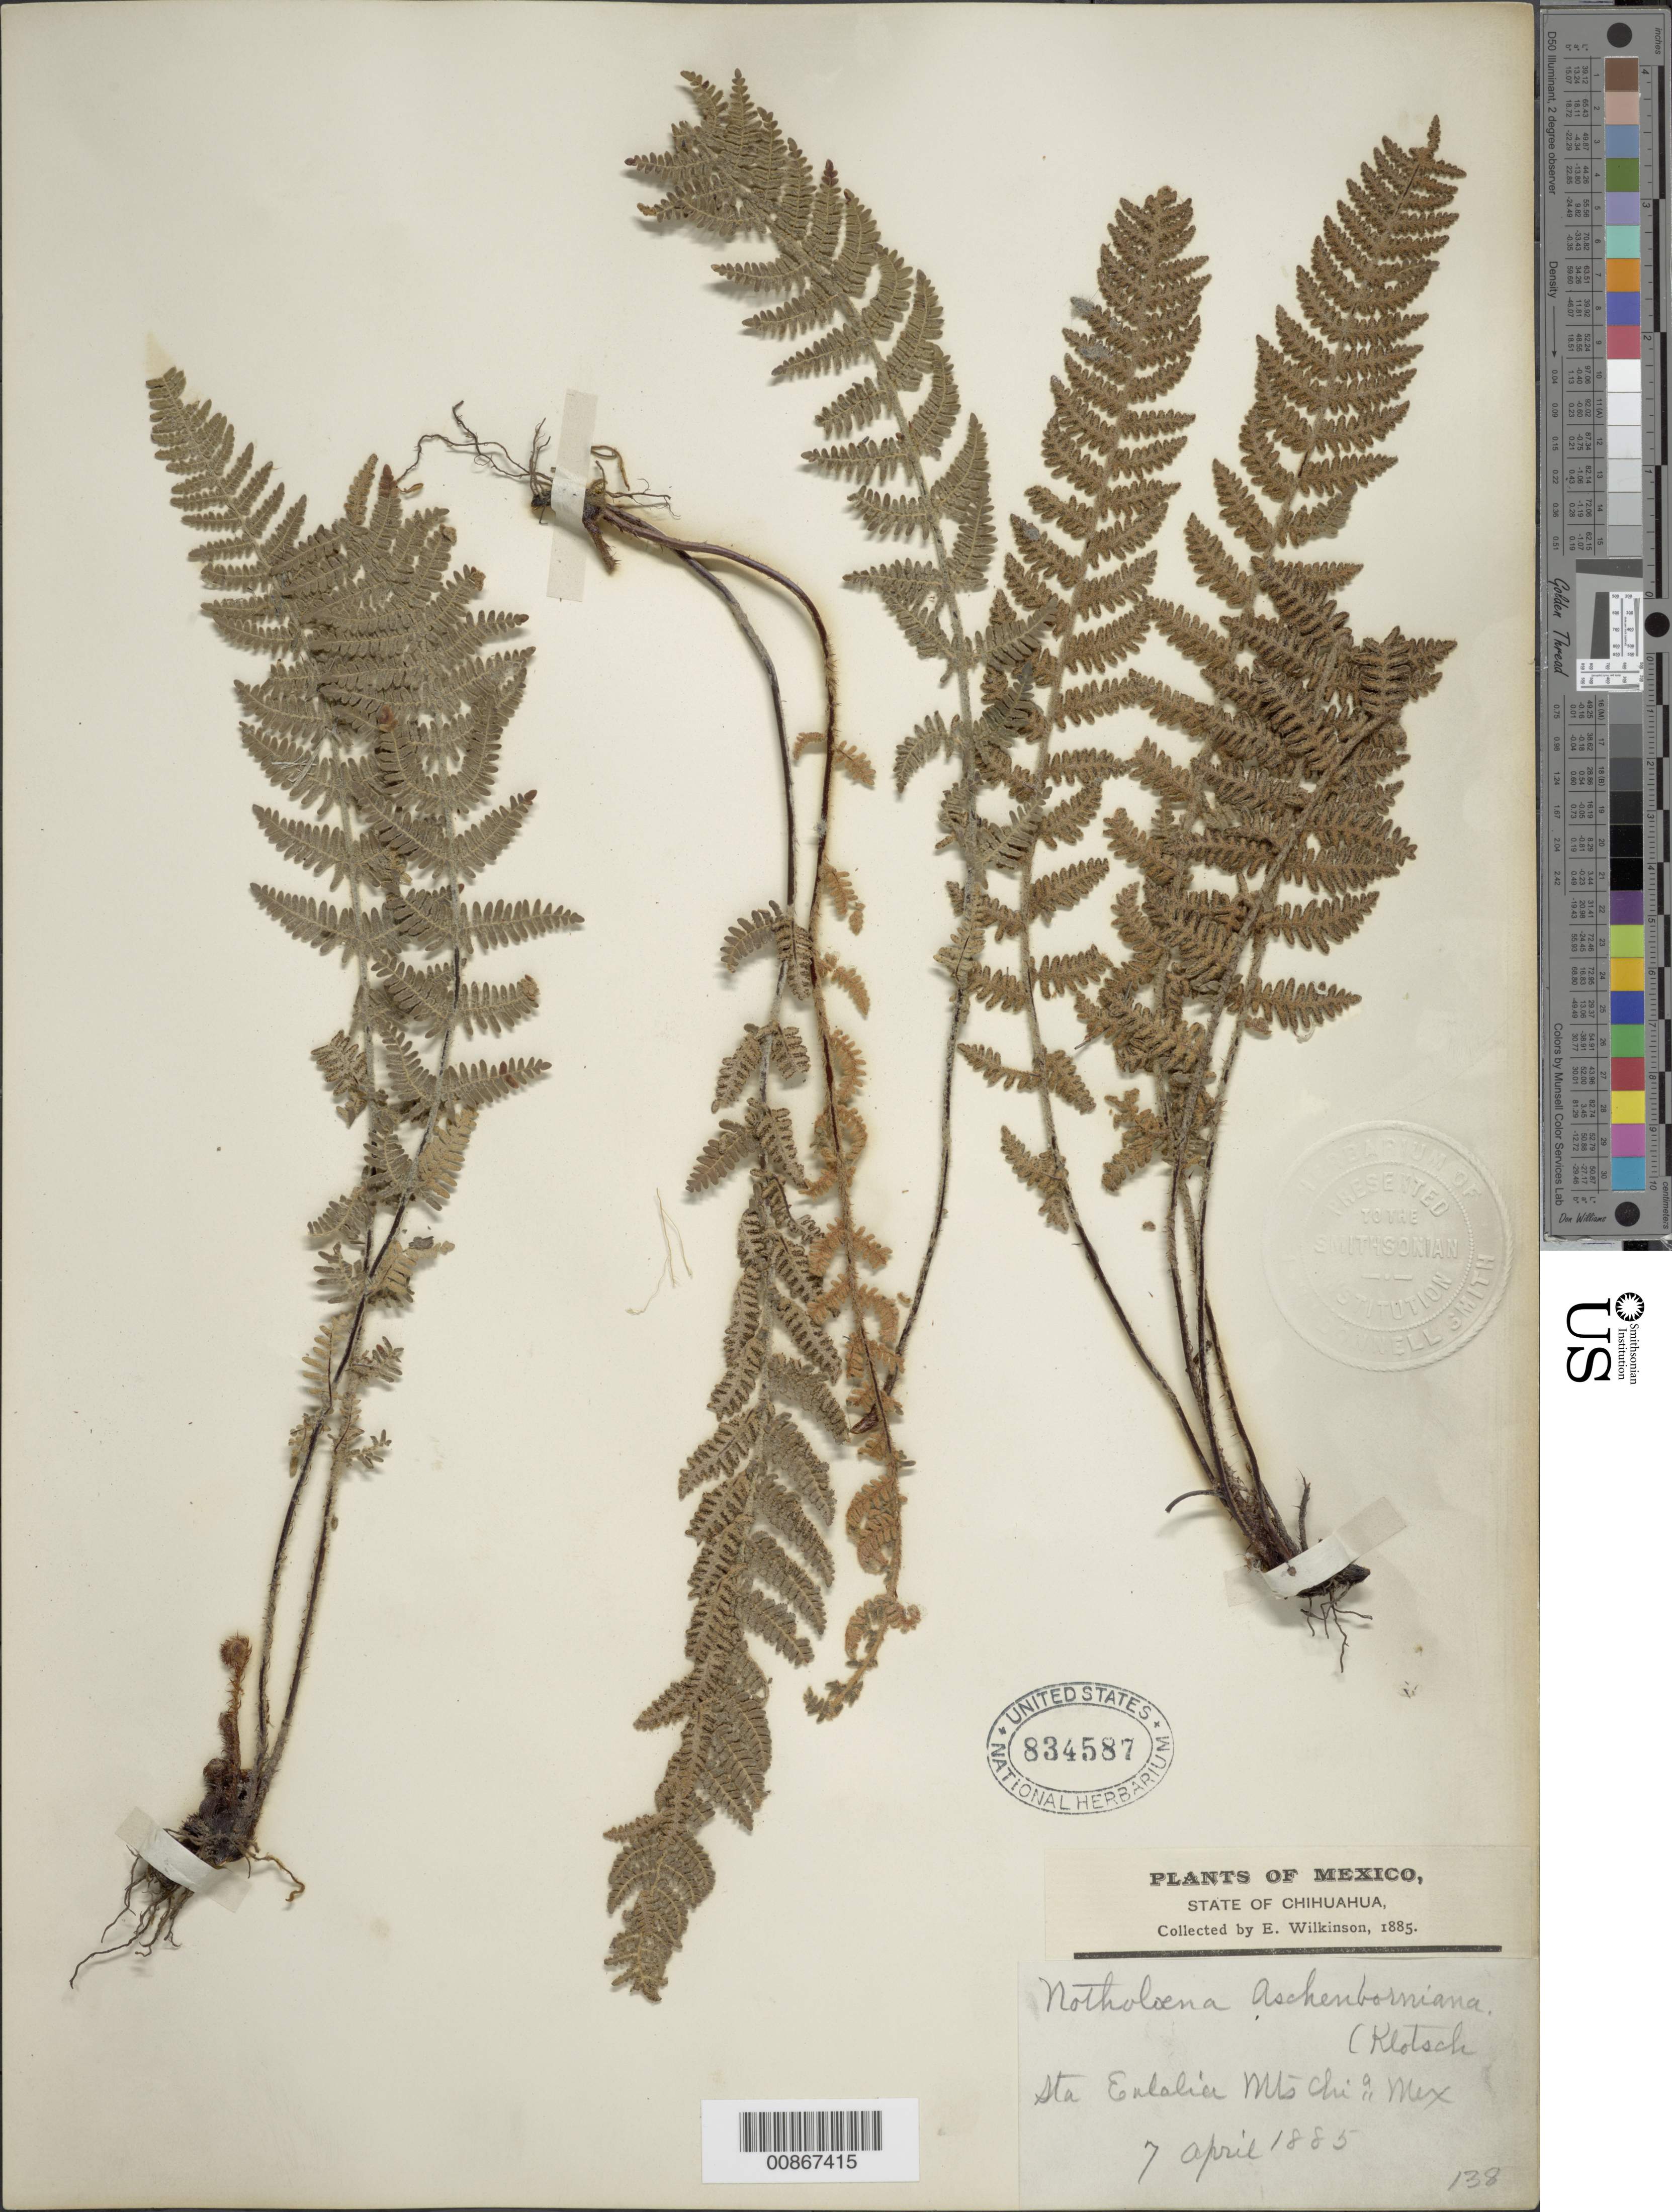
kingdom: Plantae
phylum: Tracheophyta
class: Polypodiopsida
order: Polypodiales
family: Pteridaceae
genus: Notholaena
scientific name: Notholaena aschenborniana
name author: Klotzsch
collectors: E. Wilkinson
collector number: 138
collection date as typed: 07 Apr 1885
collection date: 1885-04-07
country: Mexico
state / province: Chihuahua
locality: Sta. Eulalia Mts., Chihuahua.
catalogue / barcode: US 834587